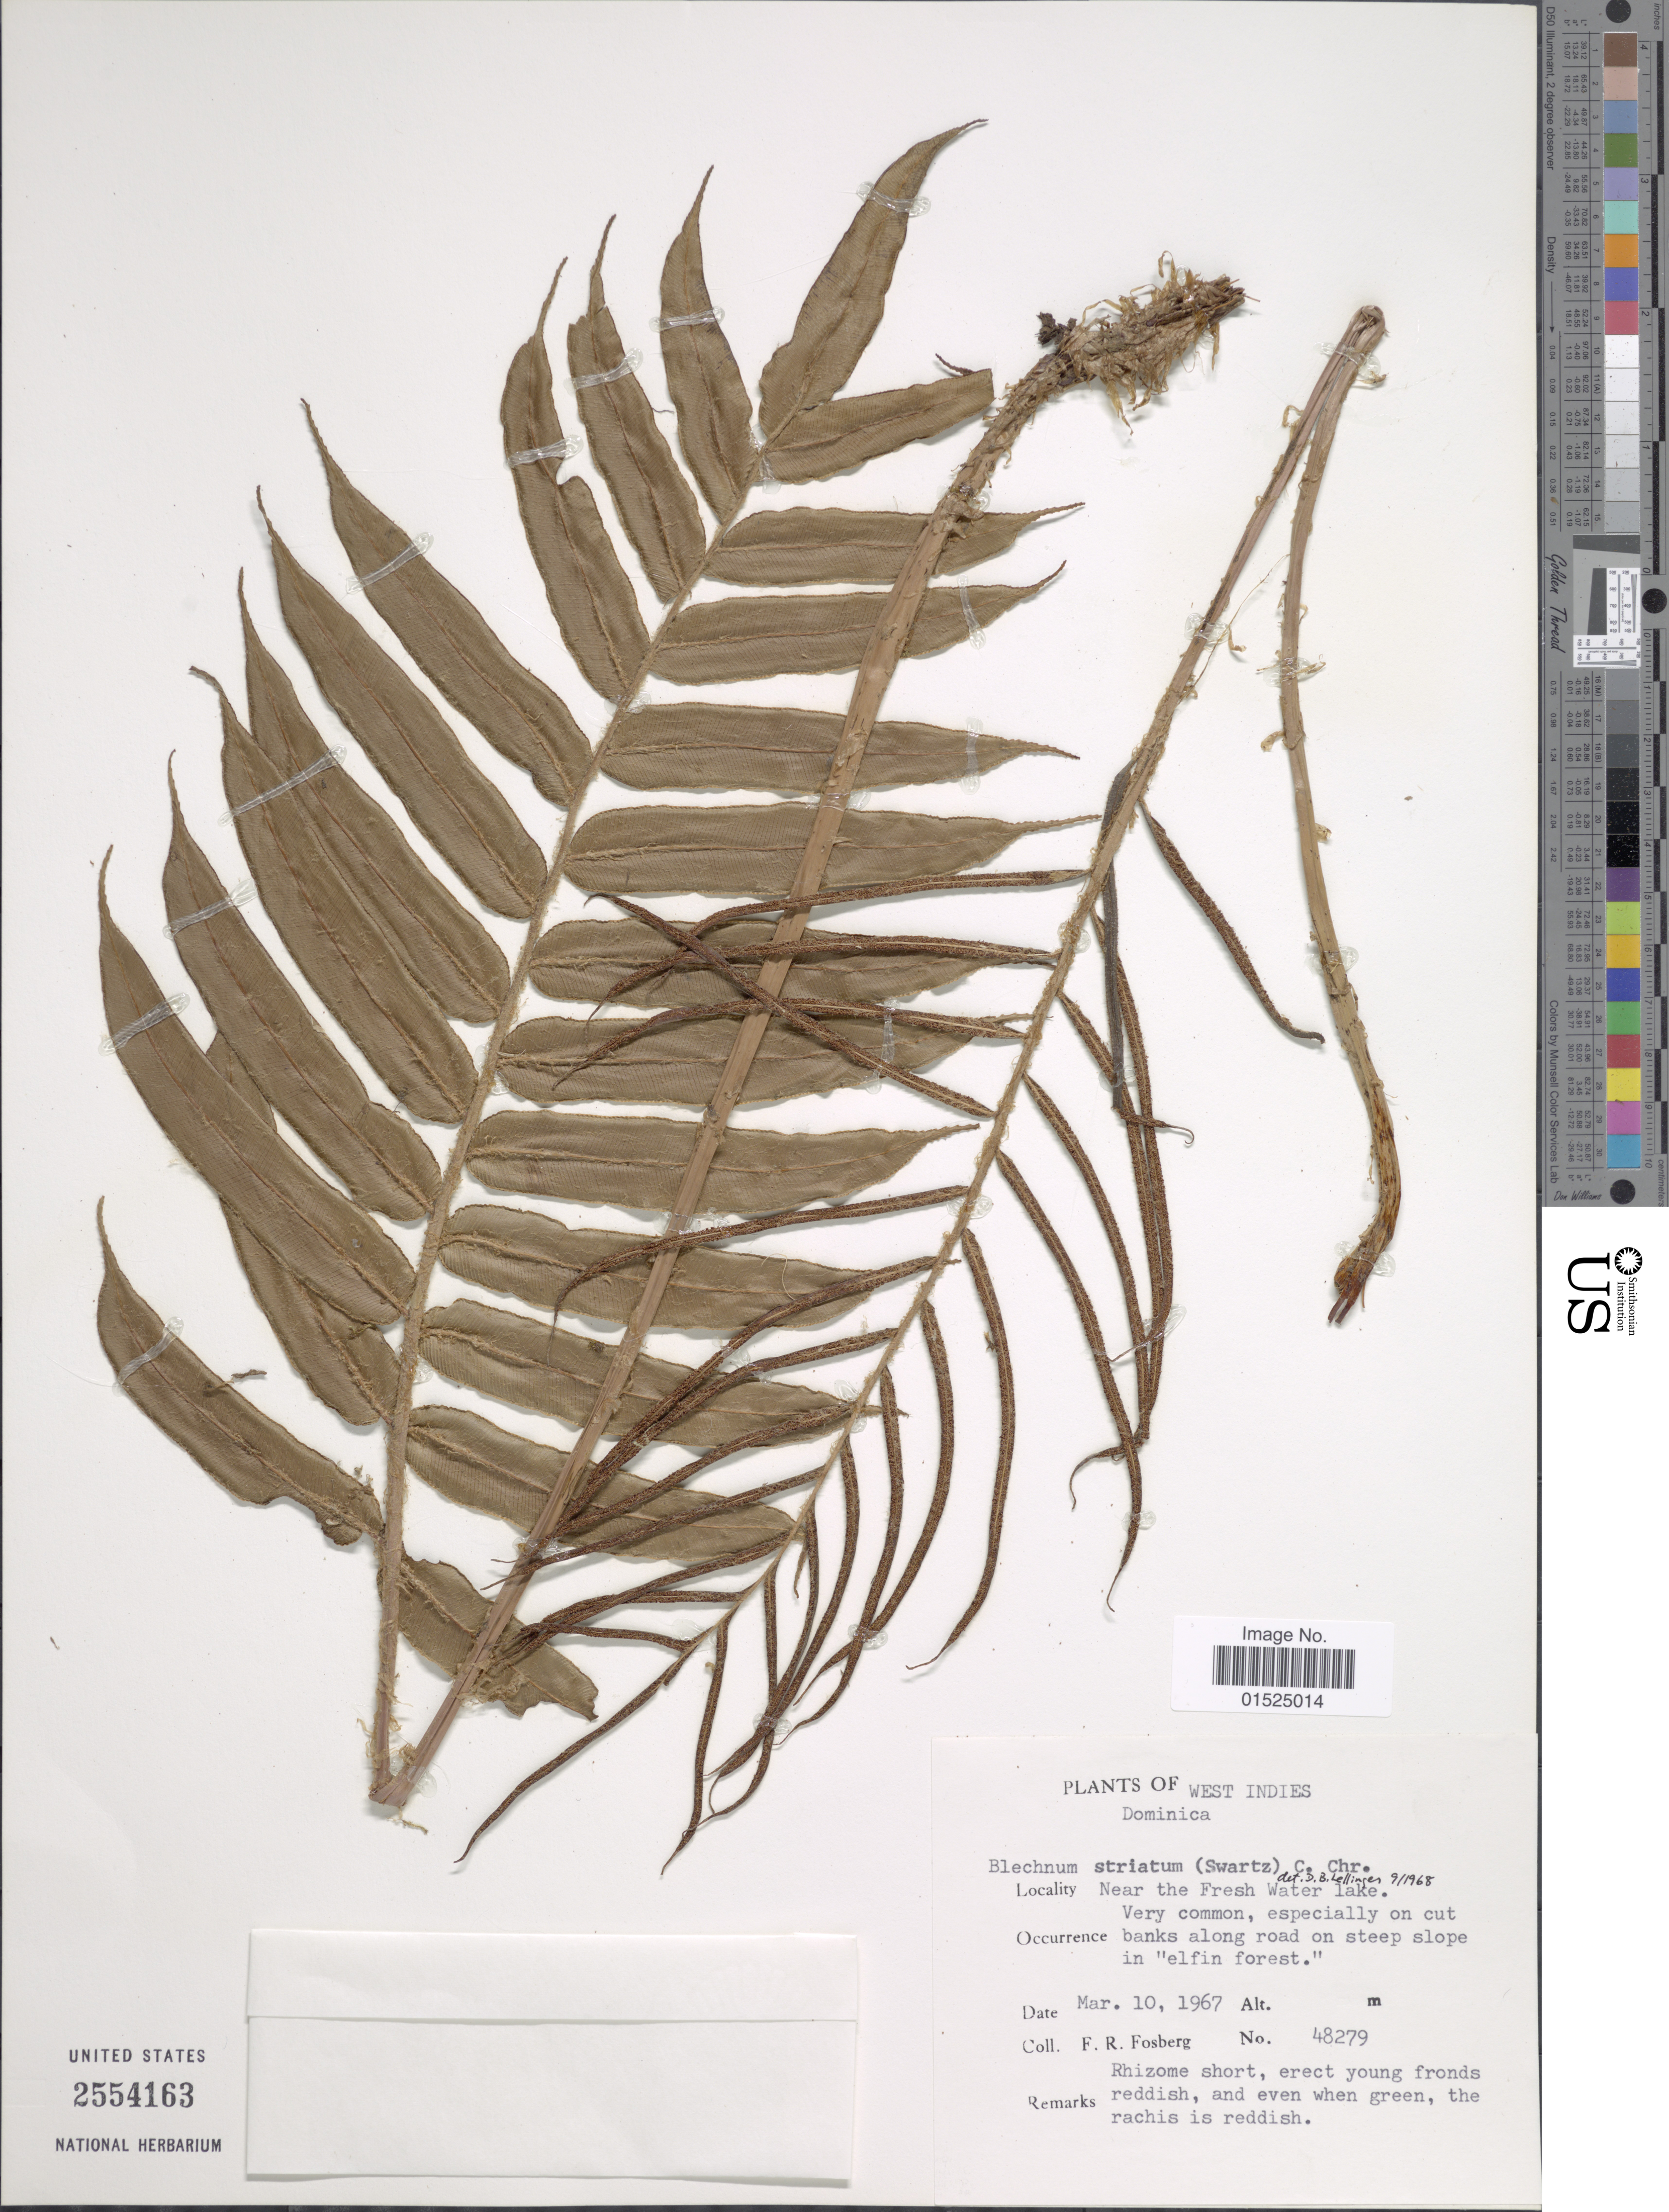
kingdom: Plantae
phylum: Tracheophyta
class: Polypodiopsida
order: Polypodiales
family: Blechnaceae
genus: Blechnum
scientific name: Blechnum ryanii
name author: Hieron.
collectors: F. R. Fosberg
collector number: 48279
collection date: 1967-03-10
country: Dominica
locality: Near the Fresh Water Lake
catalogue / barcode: US 2554163